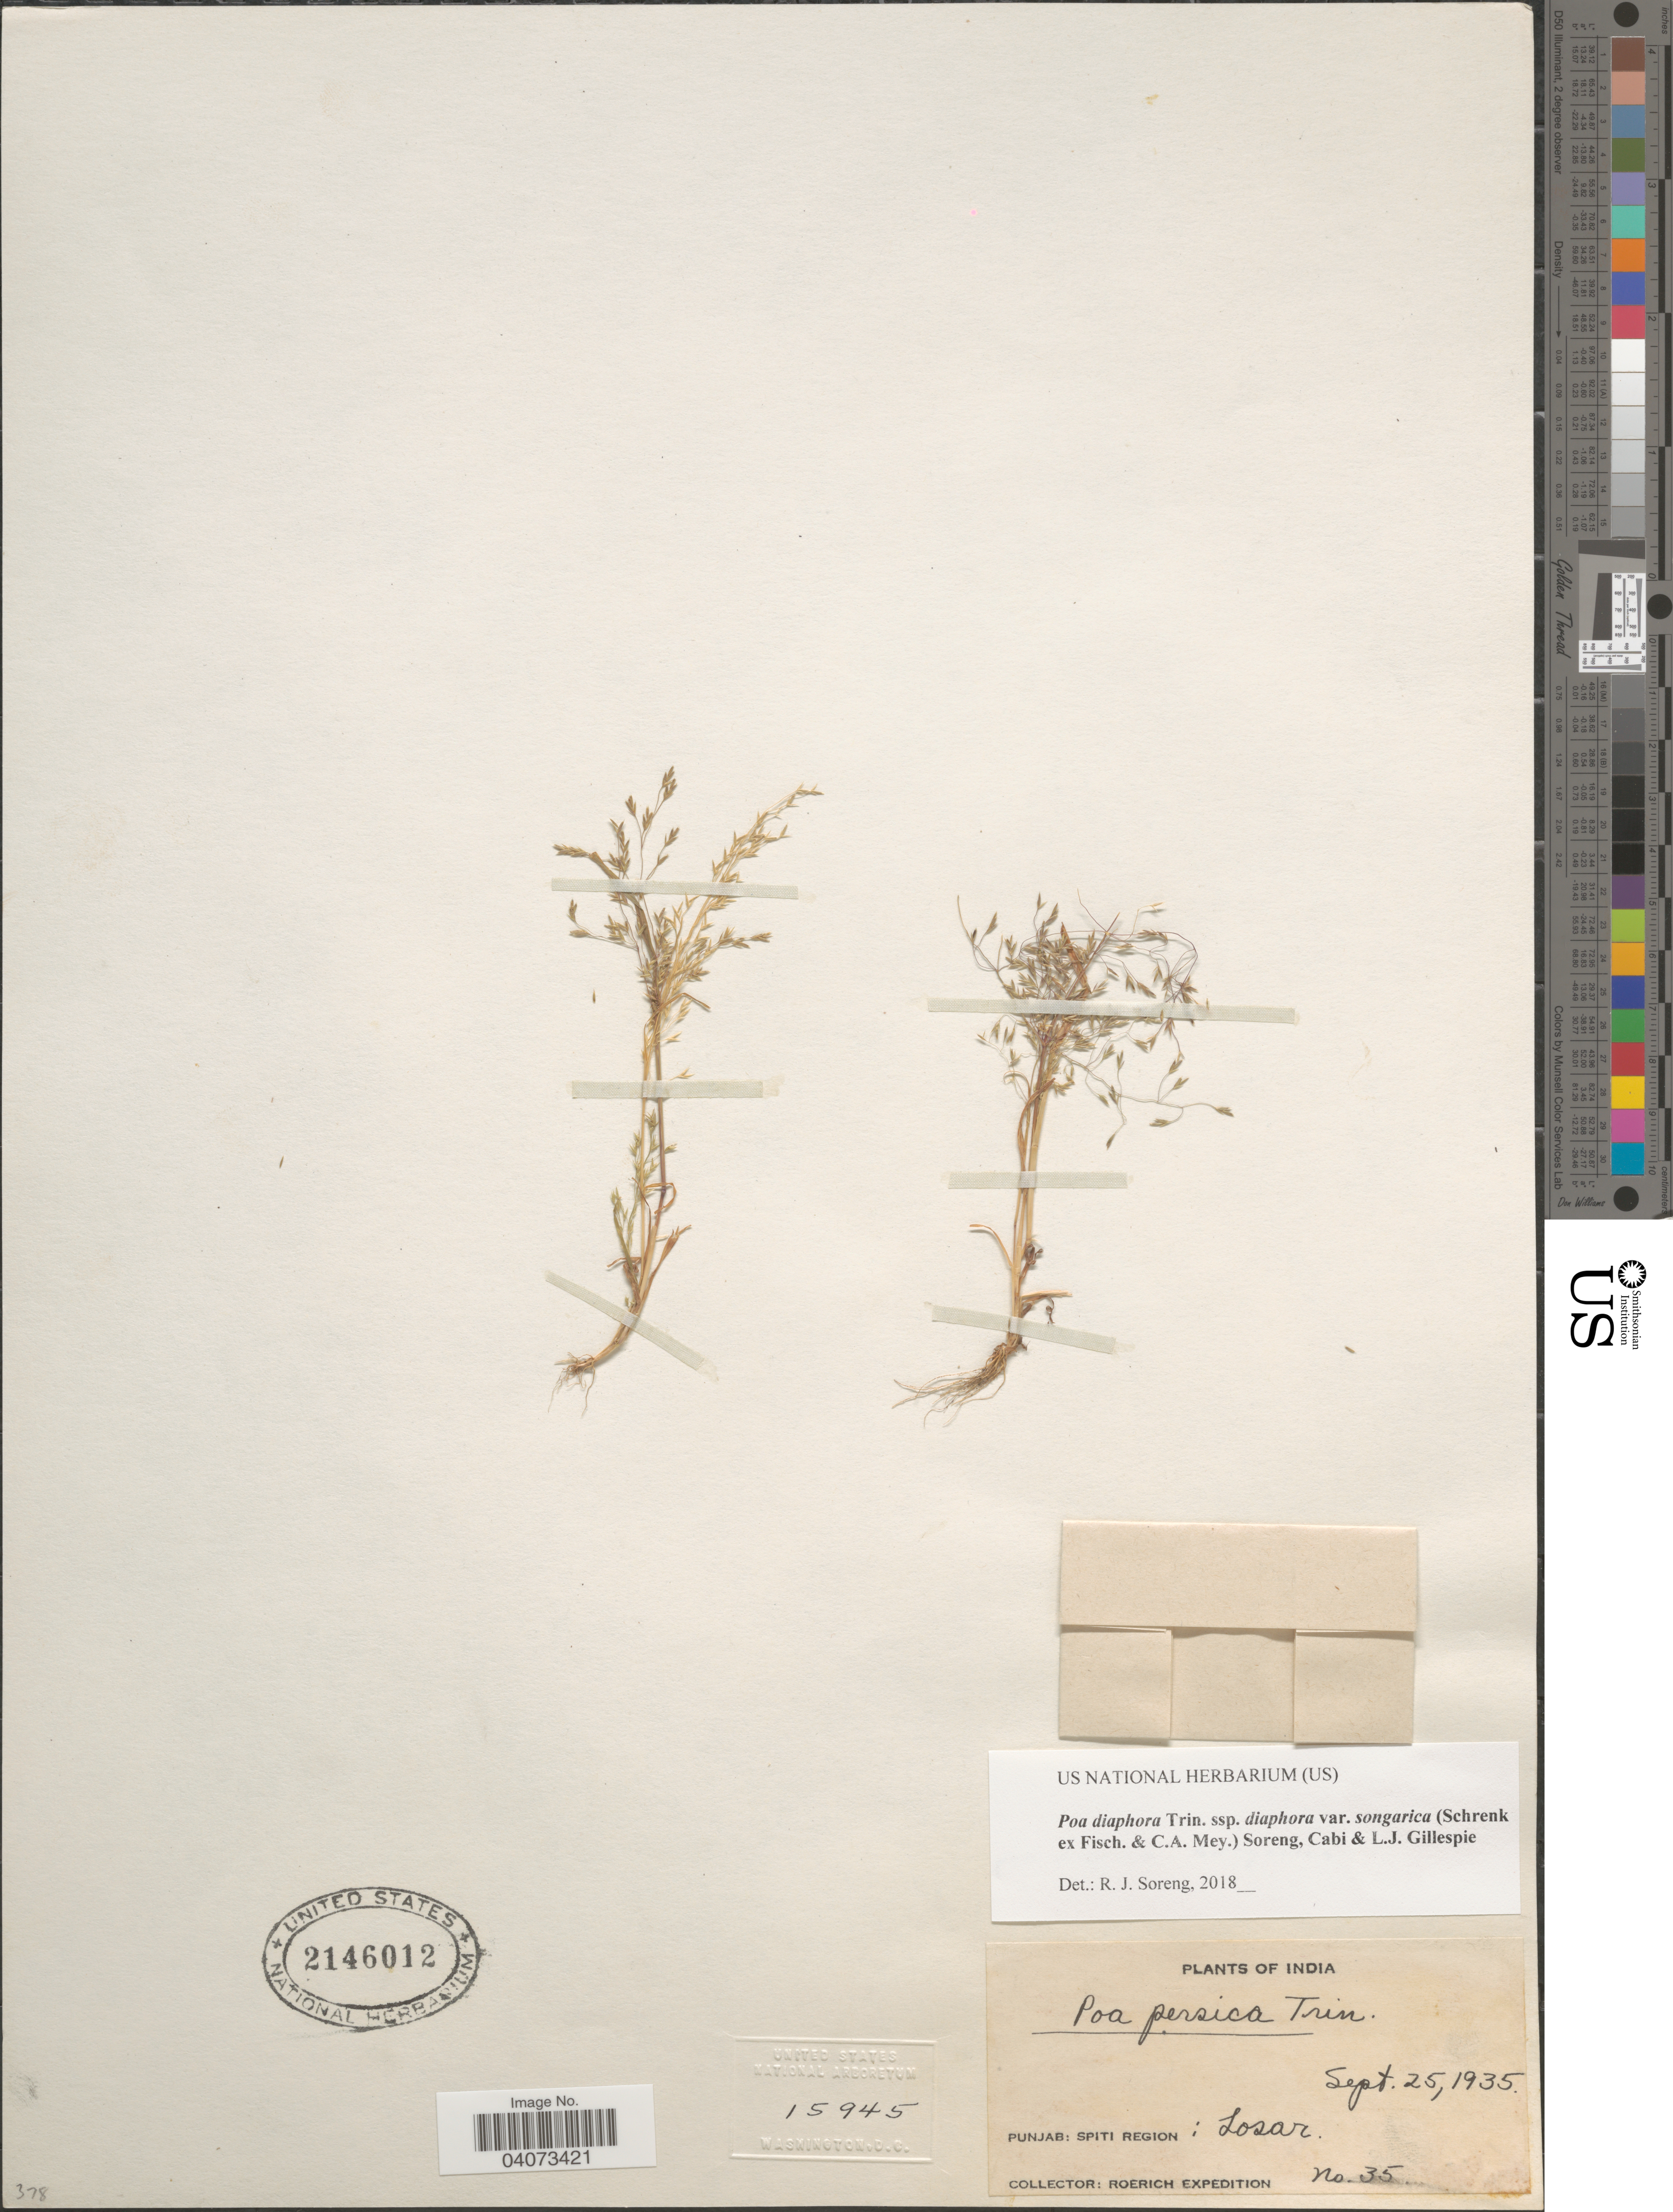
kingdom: Plantae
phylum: Tracheophyta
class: Liliopsida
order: Poales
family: Poaceae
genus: Poa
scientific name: Poa diaphora subsp. diaphora var. songarica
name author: (Schrenk ex Fisch. & C.A. Mey.) Soreng et al.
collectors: Roerich Expedition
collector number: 35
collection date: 1935-09-25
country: India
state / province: Punjab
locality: Spiti Region: Losar.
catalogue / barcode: US 2146012